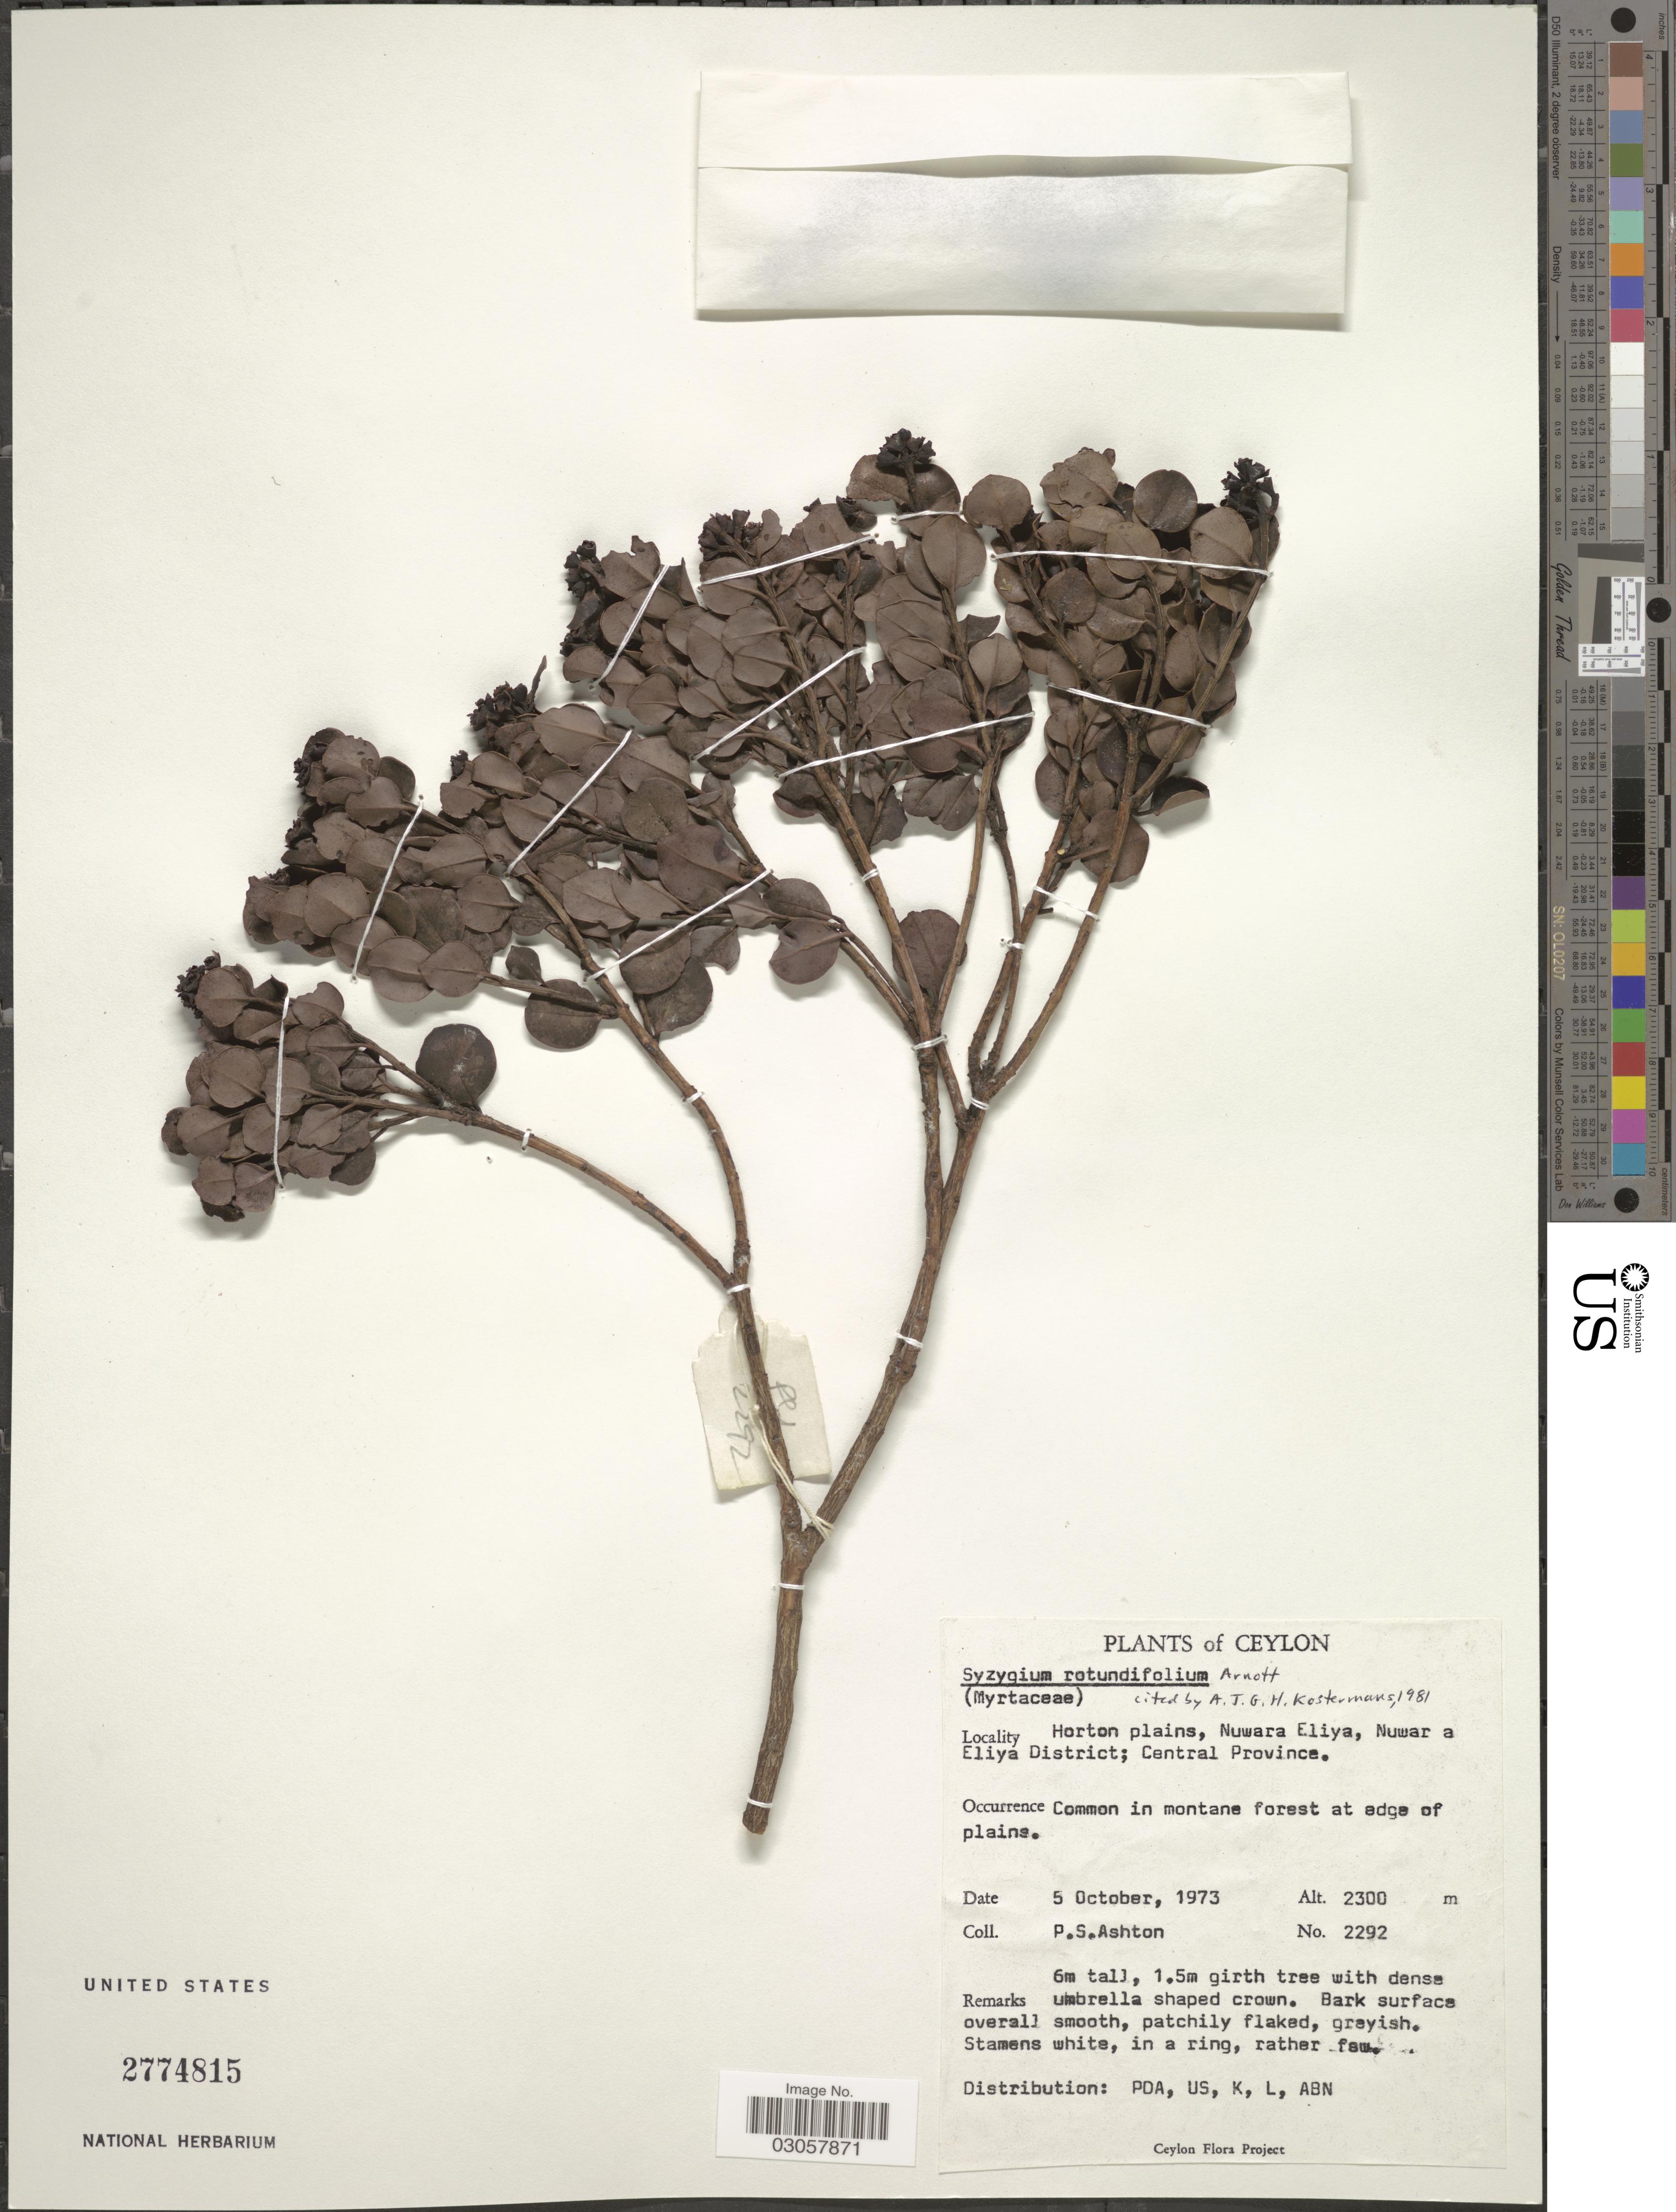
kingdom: Plantae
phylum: Tracheophyta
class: Magnoliopsida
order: Myrtales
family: Myrtaceae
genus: Syzygium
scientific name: Syzygium rotundifolium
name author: Arn.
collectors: P. S. Ashton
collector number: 2292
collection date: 1973-10-05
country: Sri Lanka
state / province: Central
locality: Ceylon. Horton plains, Nuwara Eliya; Nuwara Eliya District.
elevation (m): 2300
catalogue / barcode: US 2774815